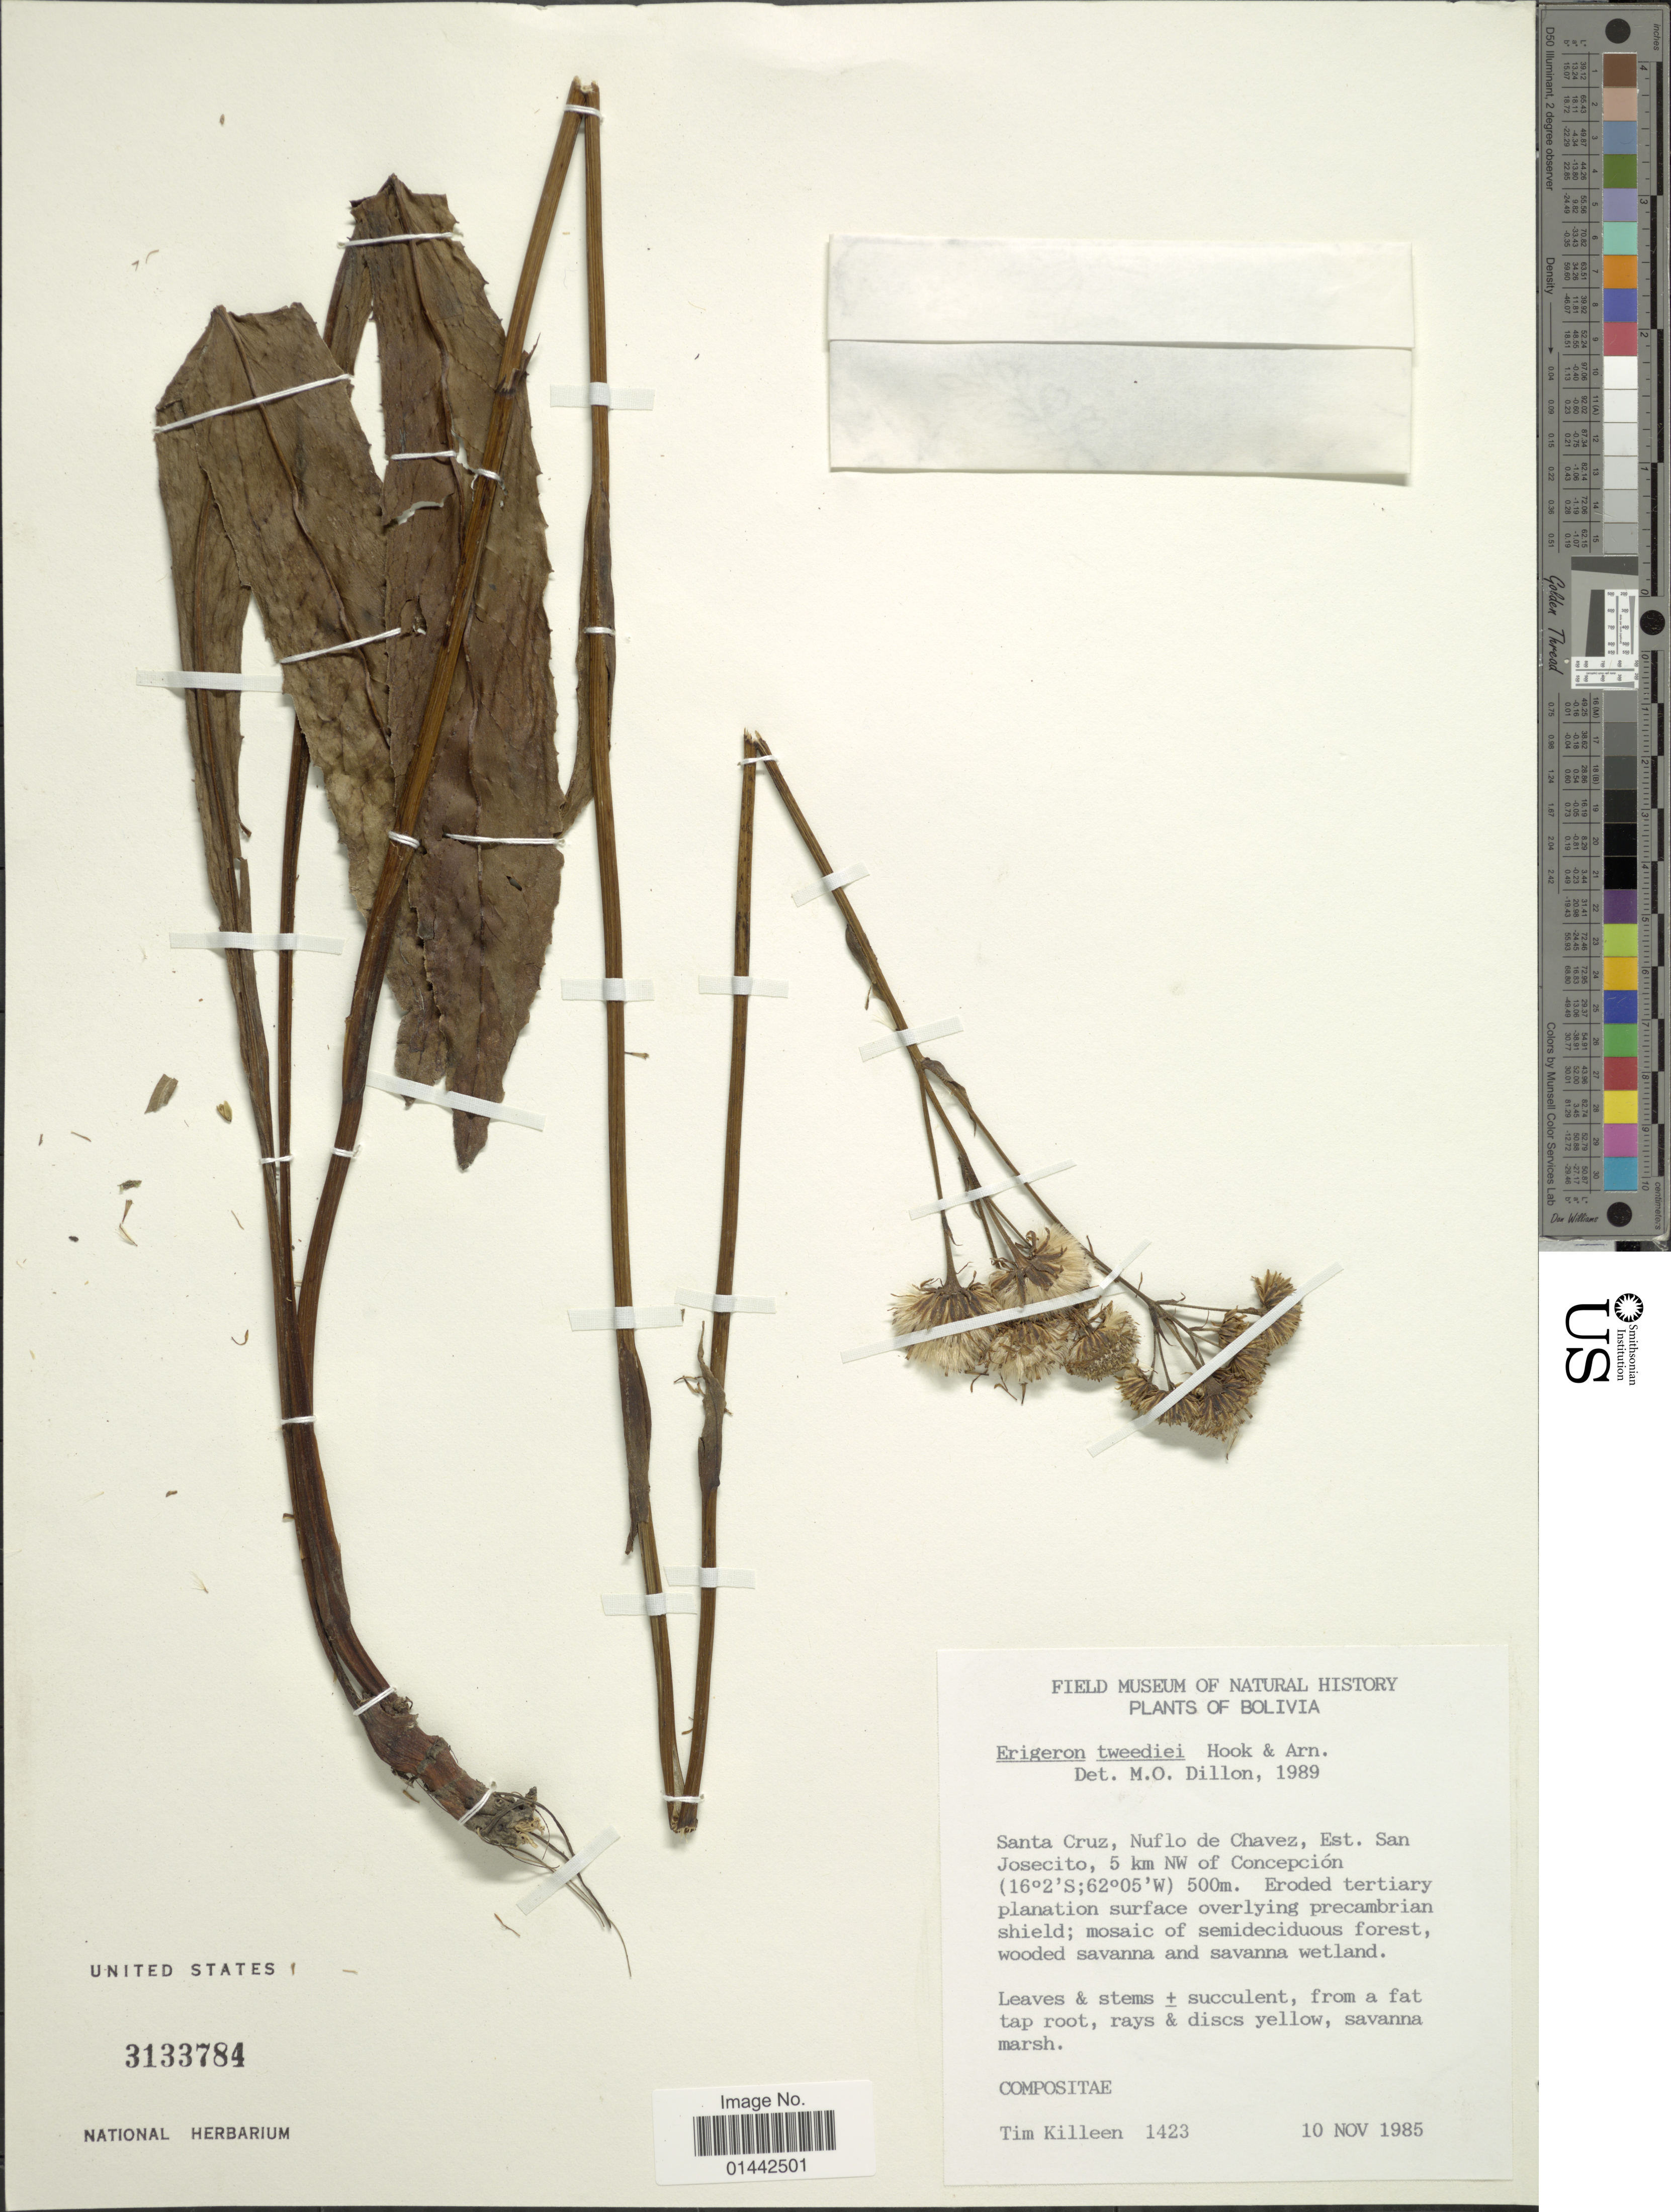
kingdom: Plantae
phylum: Tracheophyta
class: Magnoliopsida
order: Asterales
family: Asteraceae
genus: Erigeron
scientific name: Erigeron tweediei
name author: Hook. & Arn.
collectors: T. J. Killeen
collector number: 1423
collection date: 1985-11-10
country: Bolivia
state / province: Santa Cruz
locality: Nuflo de Chavez, Est. San Josecito, 5 km NW of Concepcion, eroded tertiary plantation surface overlying precambrian shield, wooded savanna and savanna wetland.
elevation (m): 500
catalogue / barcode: US 3133784